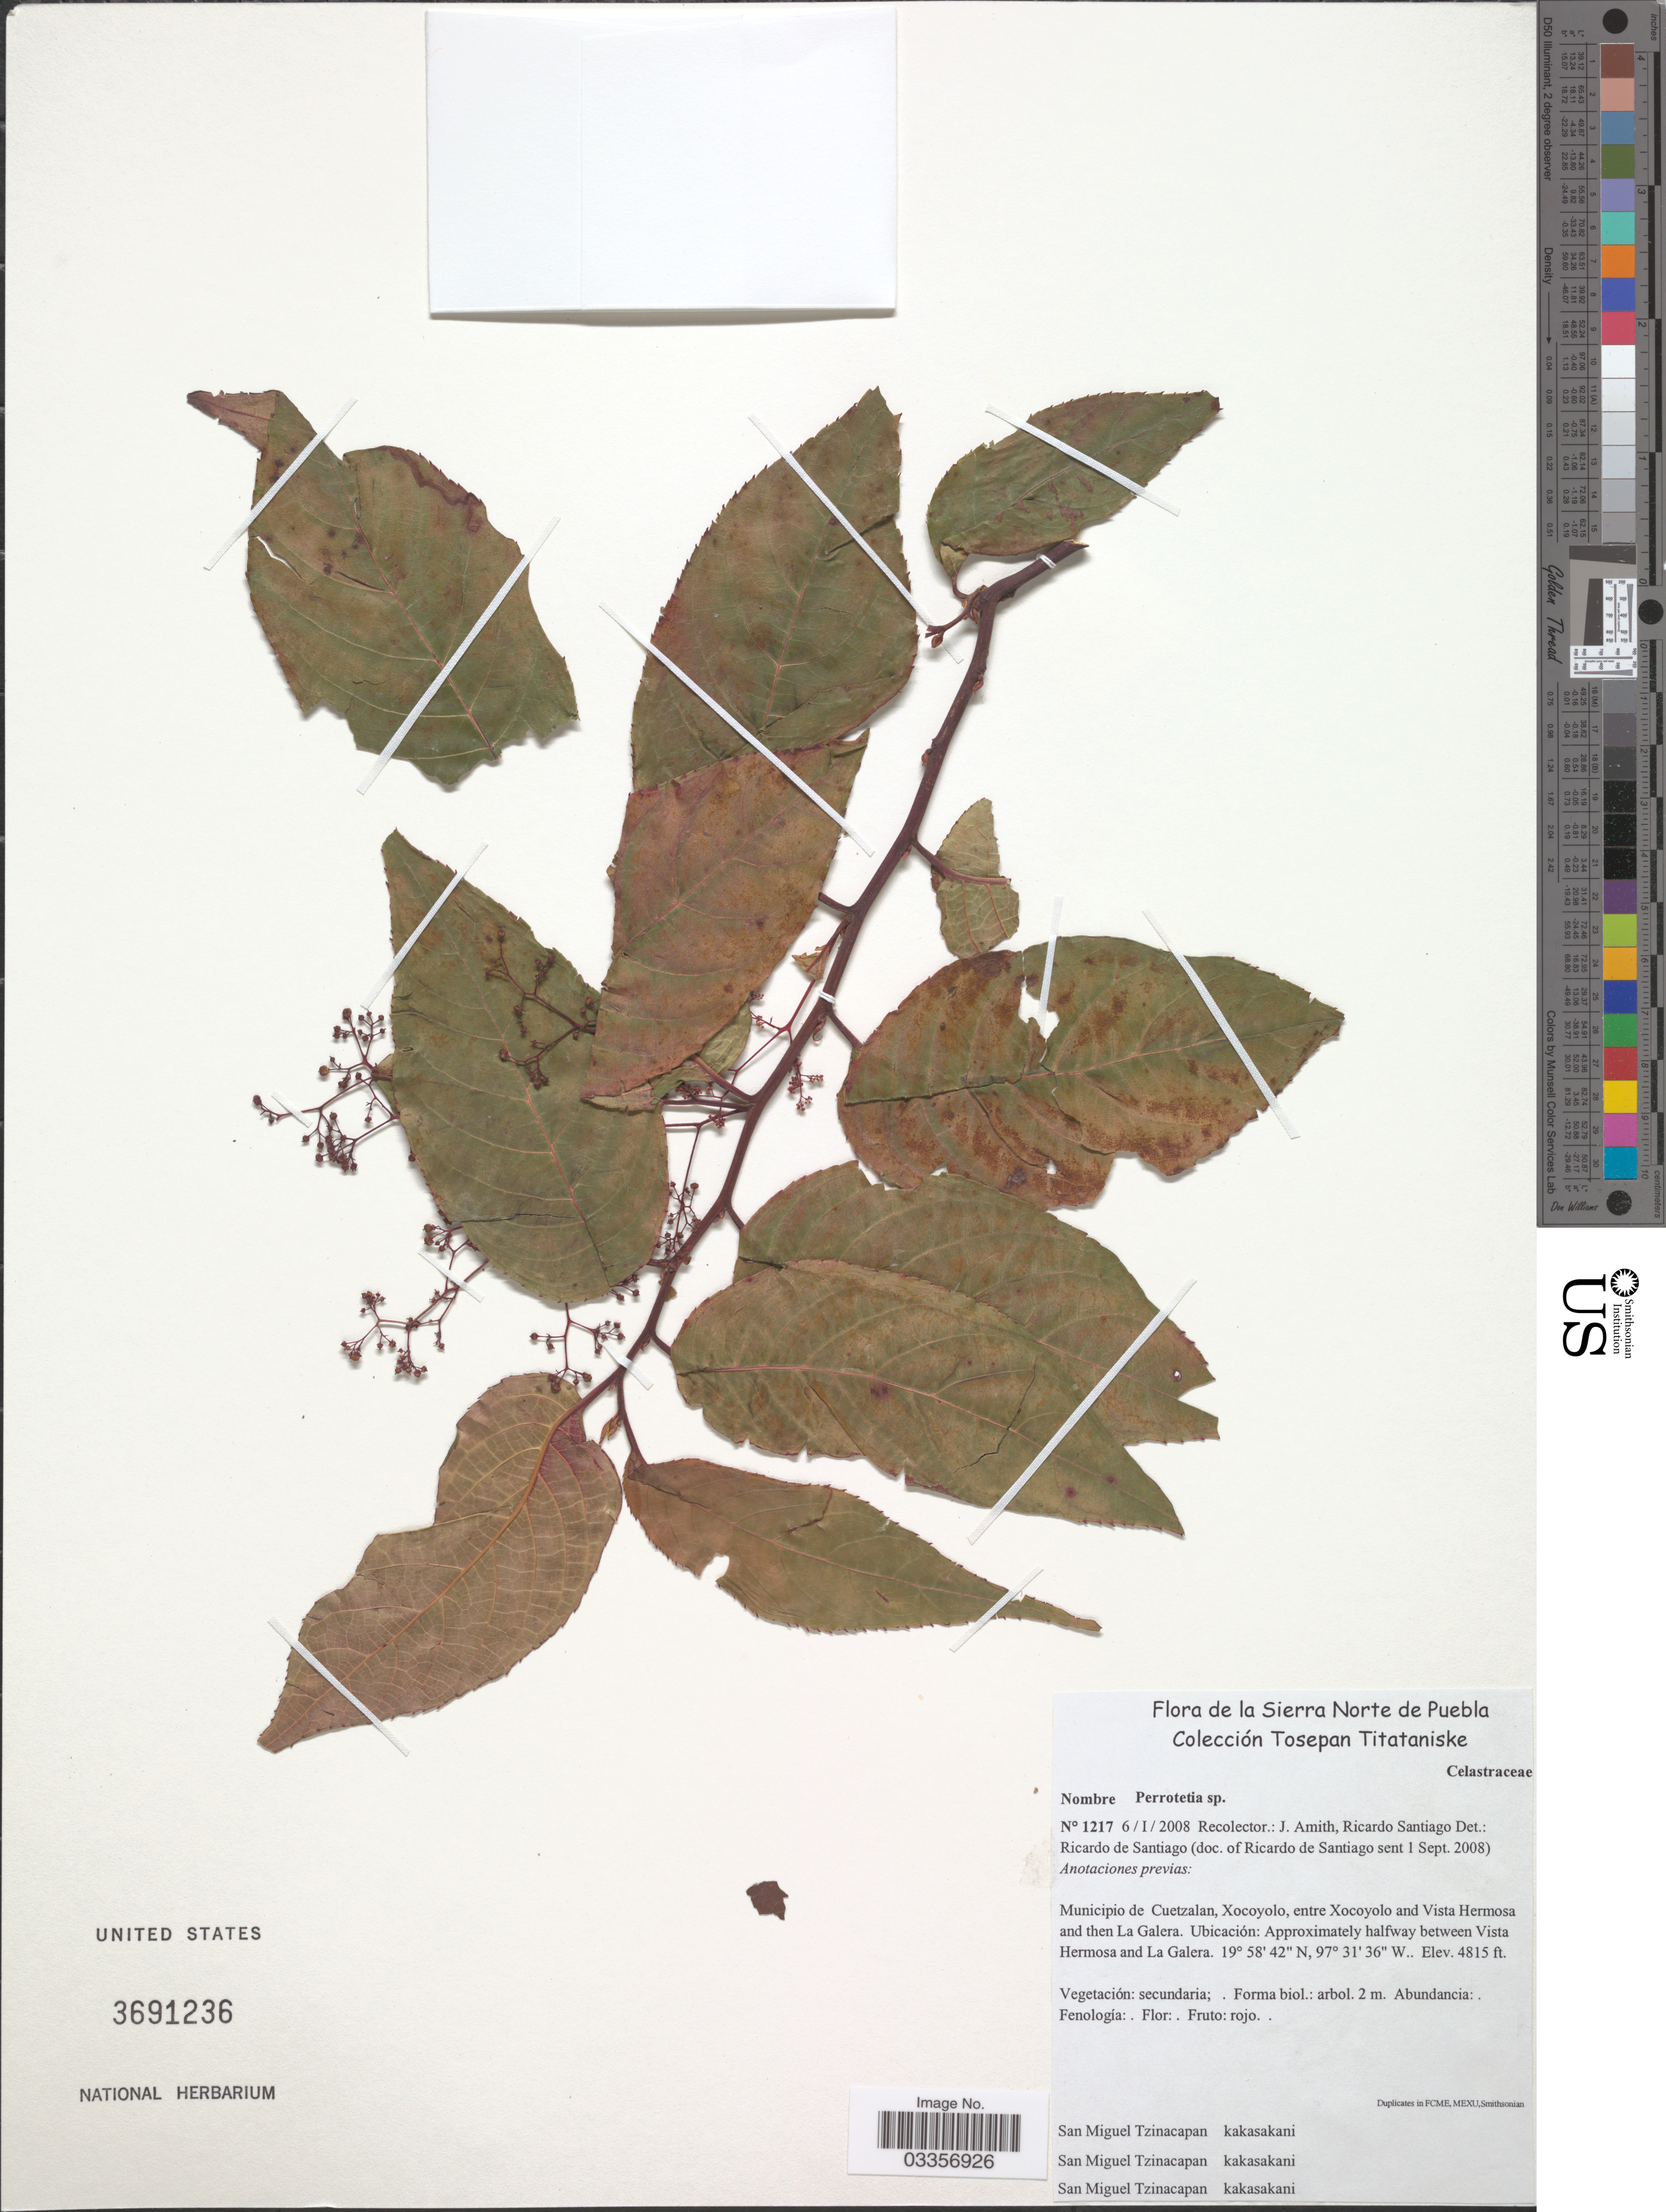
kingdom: Plantae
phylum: Tracheophyta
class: Magnoliopsida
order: Huerteales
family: Dipentodontaceae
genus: Perrottetia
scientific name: Perrottetia sp.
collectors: J. D. Amith & R. Santiago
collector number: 1217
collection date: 2008-01-06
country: Mexico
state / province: Puebla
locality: De la Sierra Norte de Puebla. Municipio de Cuetzalan, Xocoyolo, entre Xocoyolo and Vista Hermosa and then La Galera. Ubicación: Approximately halfway between Vista Hermosa and La Galera.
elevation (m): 1468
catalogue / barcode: US 3691236